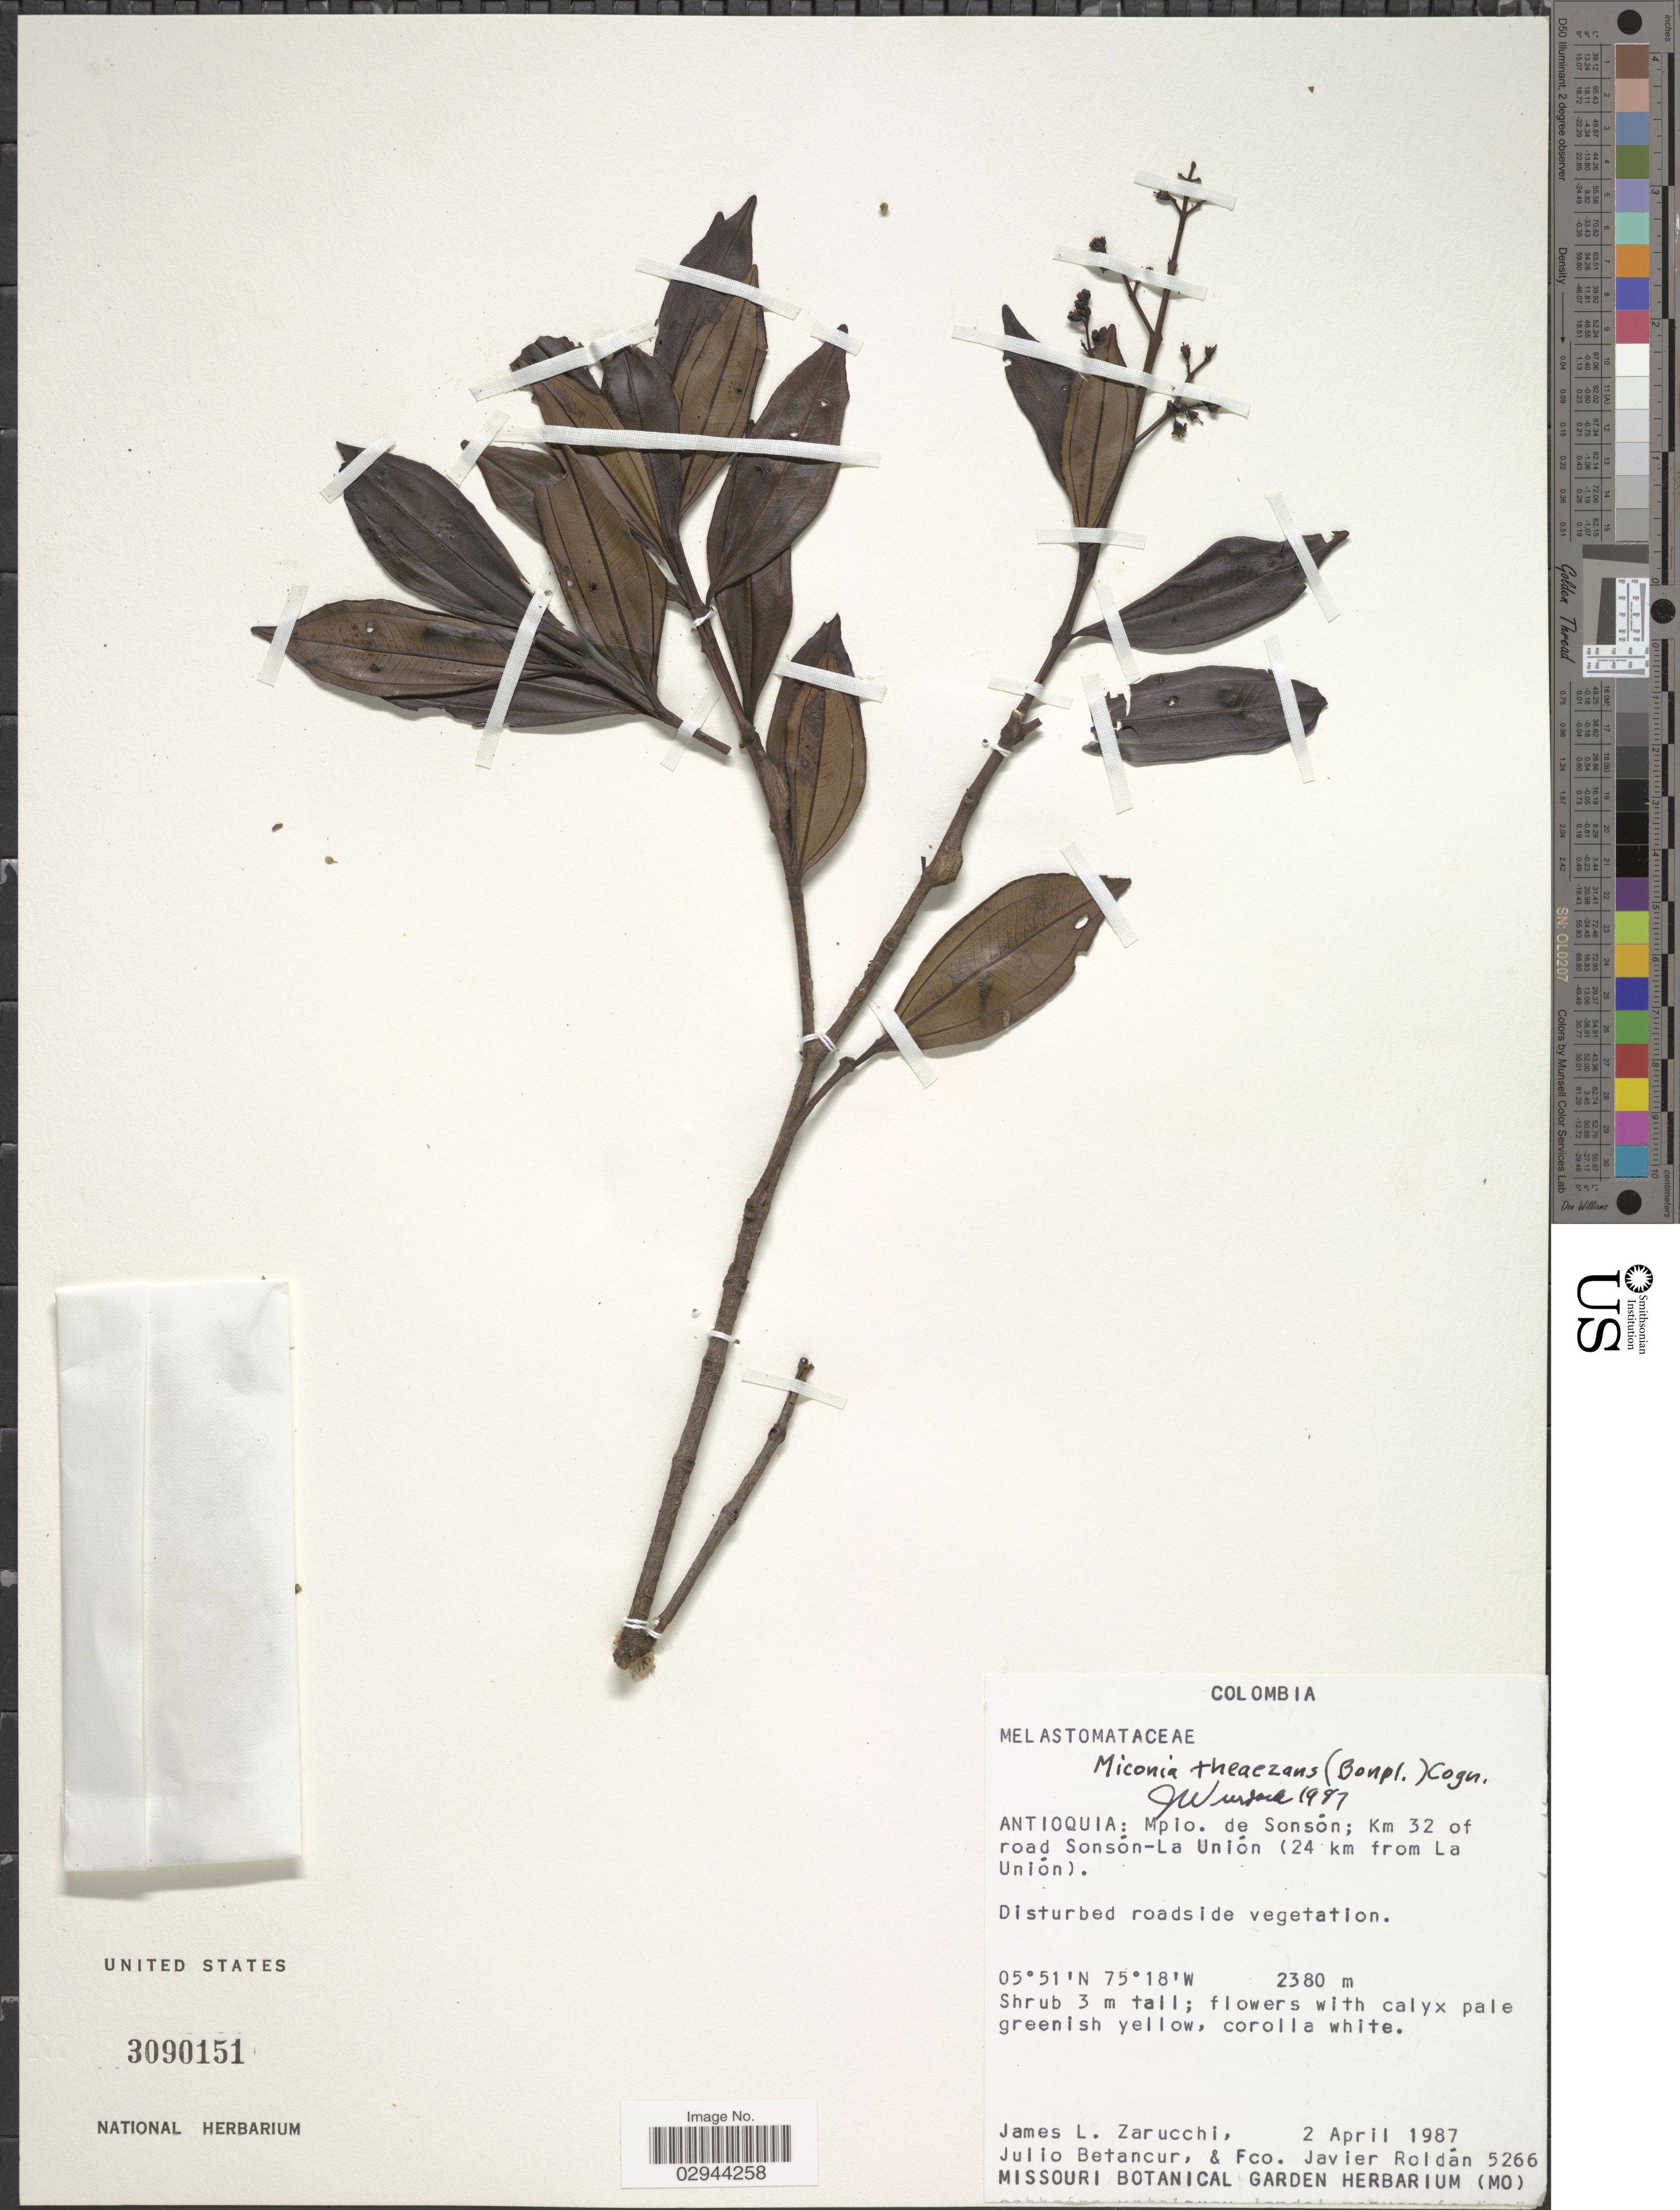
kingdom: Plantae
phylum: Tracheophyta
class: Magnoliopsida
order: Myrtales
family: Melastomataceae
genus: Miconia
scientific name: Miconia theizans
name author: (Bonpl.) Cogn.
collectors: J. L. Zarucchi, J. Betancur & F. J. Roldán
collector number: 5266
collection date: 1987-04-02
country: Colombia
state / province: Antioquia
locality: Mpio. de Sonsón, Km 32 of road Sonsón-La Union (24 km from La Unión).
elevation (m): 2380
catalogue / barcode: US 3090151